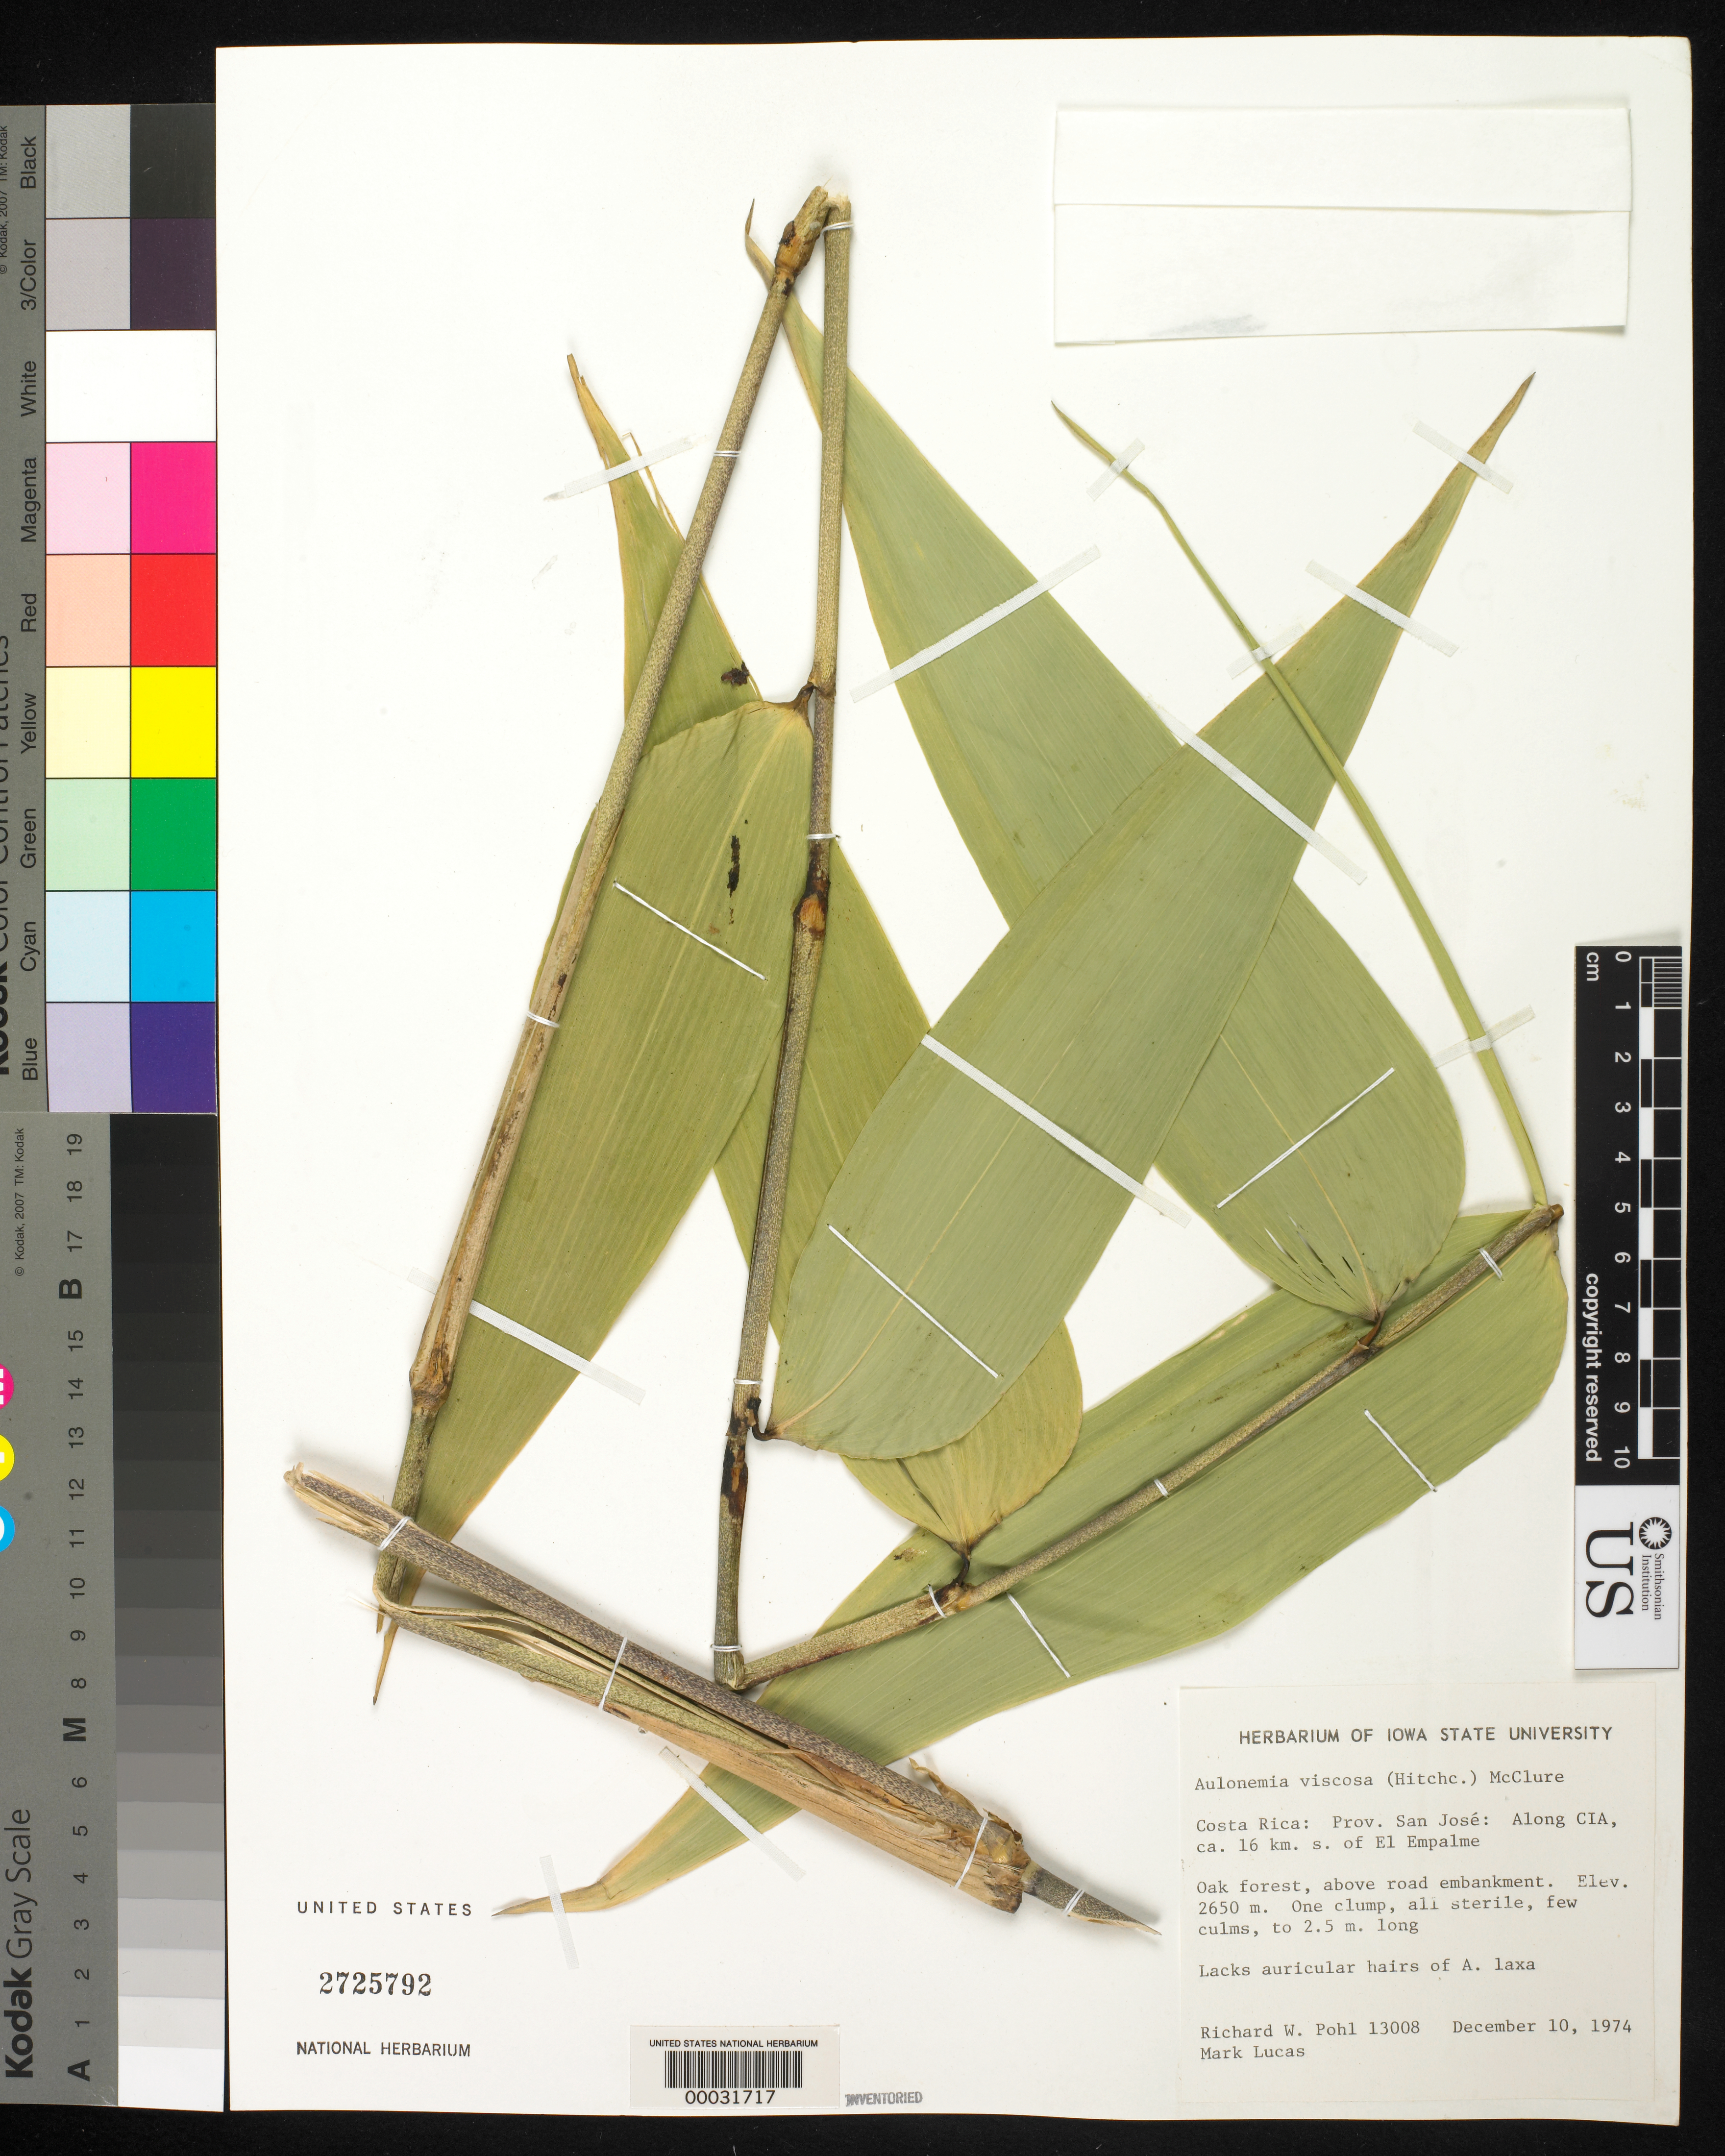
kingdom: Plantae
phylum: Tracheophyta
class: Liliopsida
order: Poales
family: Poaceae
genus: Aulonemia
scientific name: Aulonemia viscosa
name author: (Hitchc.) McClure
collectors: R. W. Pohl & M. Lucas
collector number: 13008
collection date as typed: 10 Dec 1974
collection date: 1974-12-10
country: Costa Rica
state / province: San José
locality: Cia, el empalme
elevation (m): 2650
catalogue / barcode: US 2725792